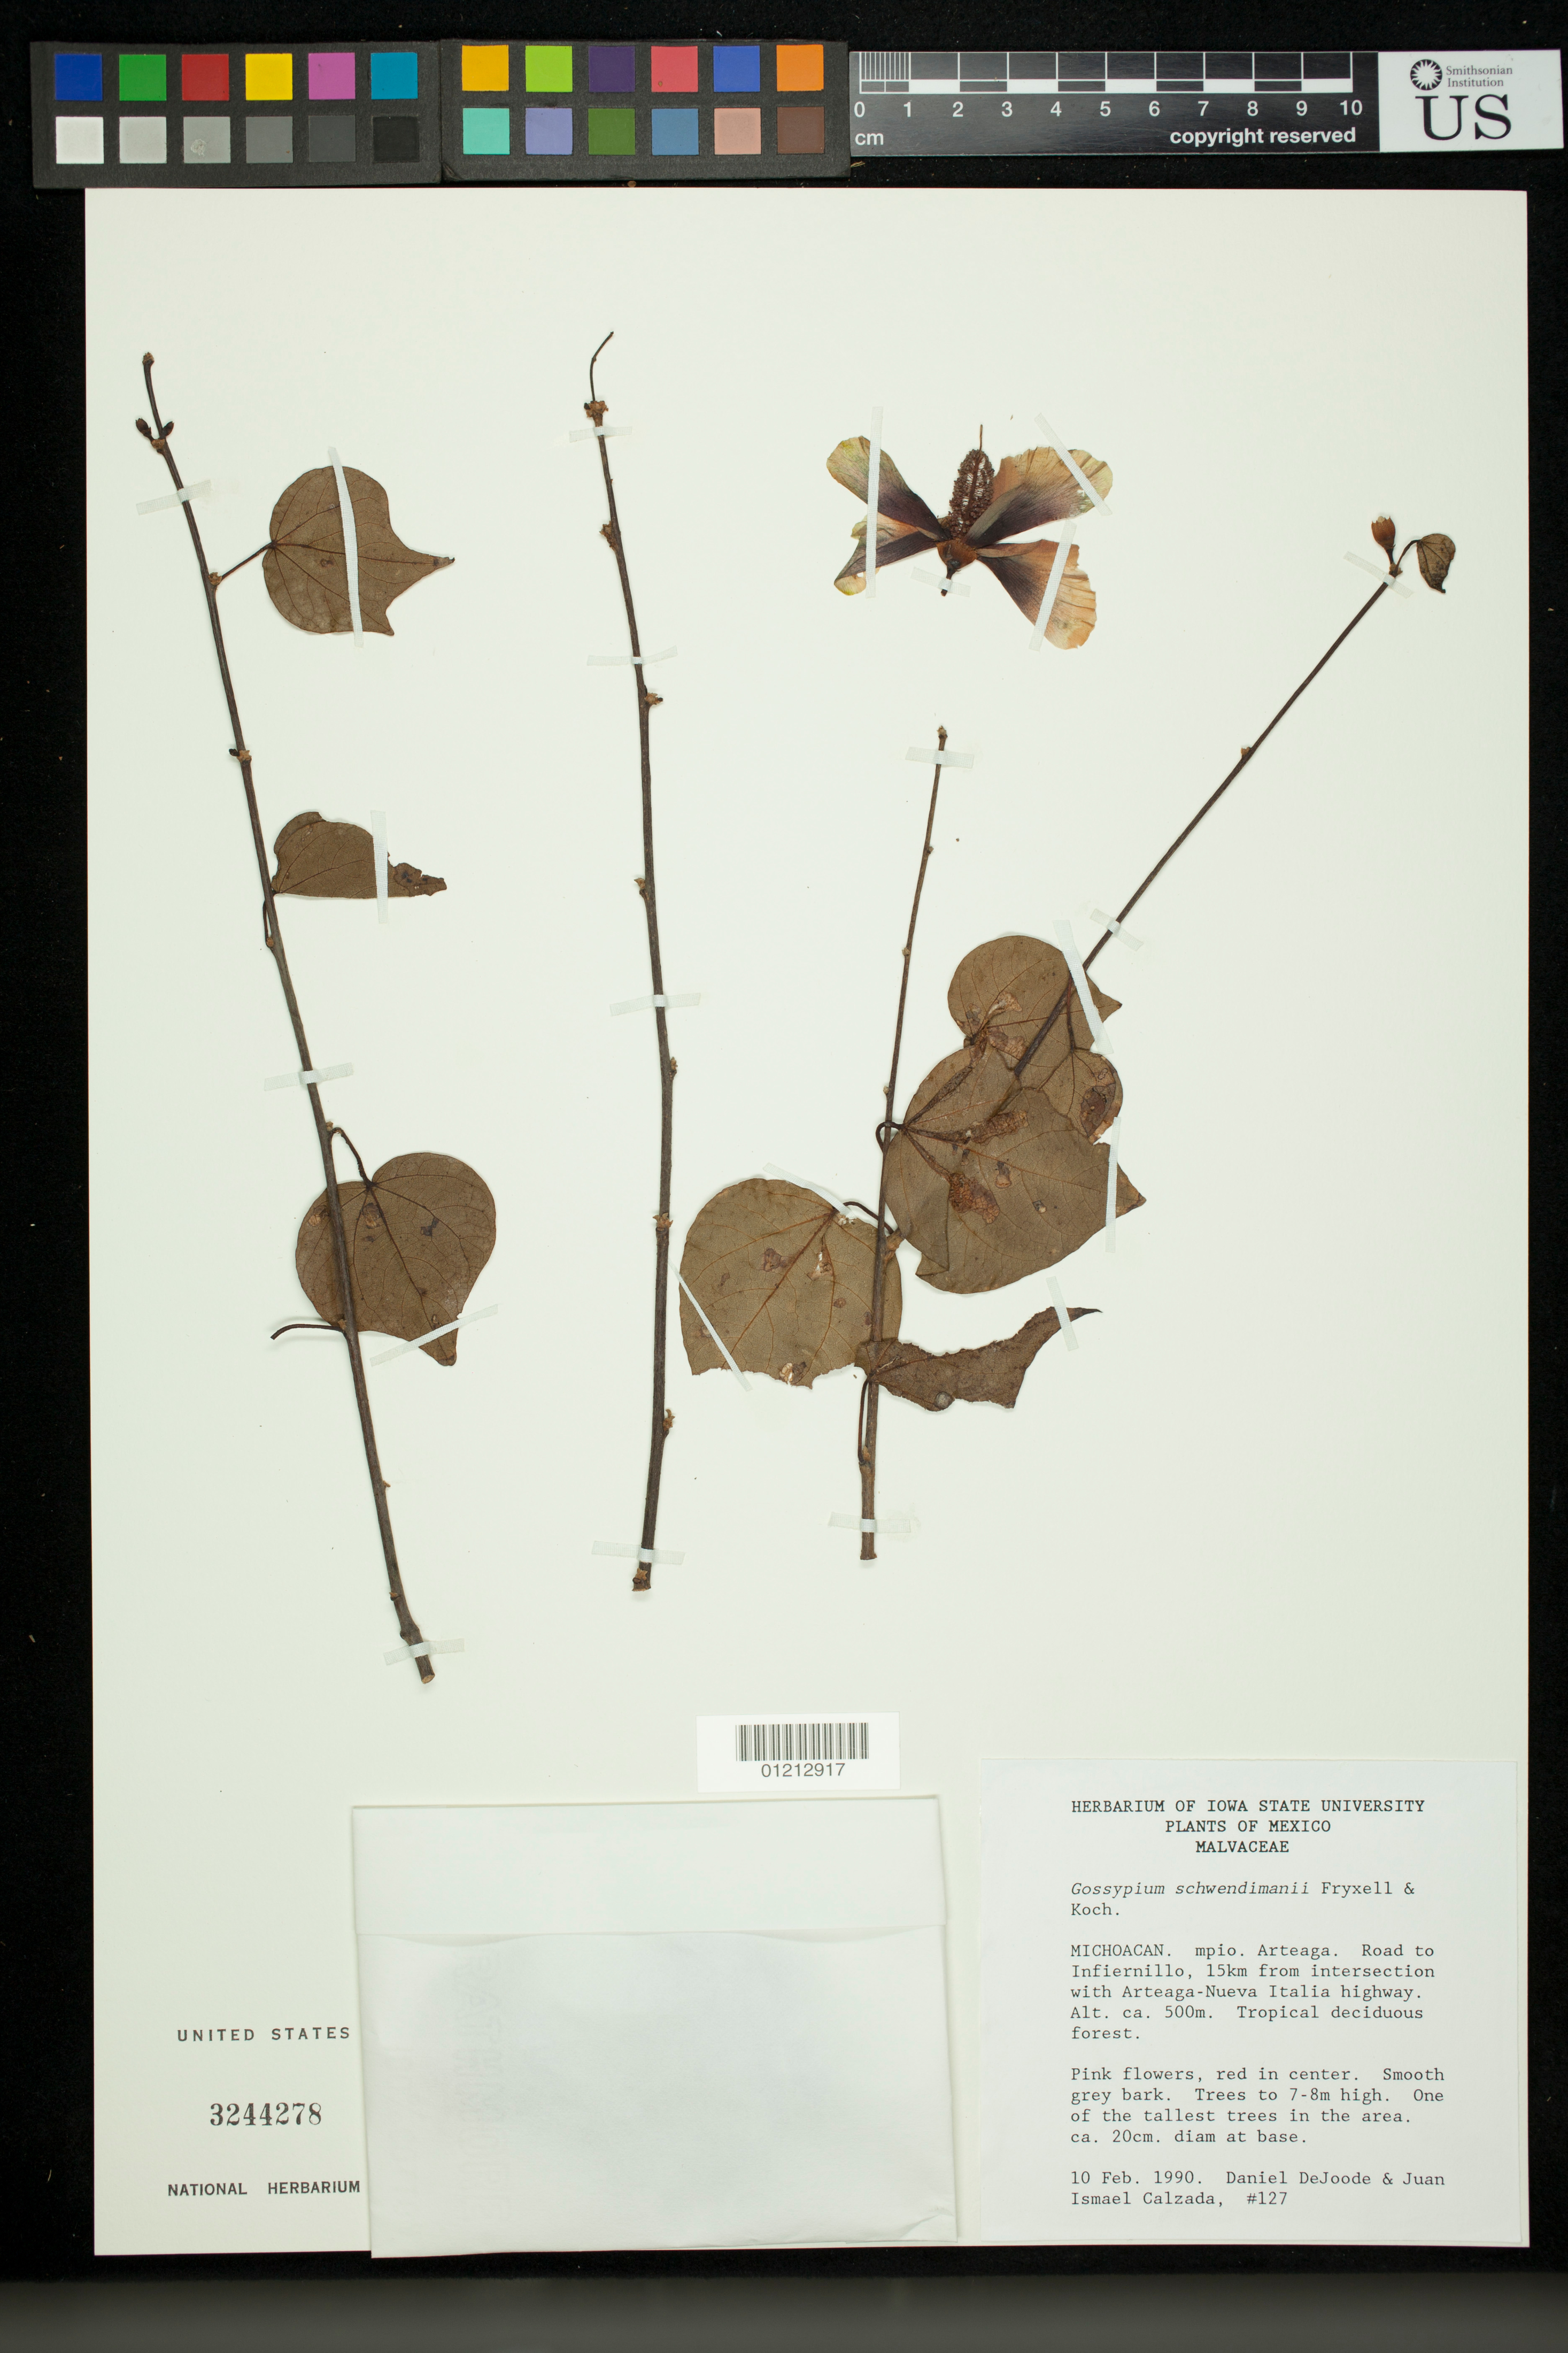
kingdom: Plantae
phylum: Tracheophyta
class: Magnoliopsida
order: Malvales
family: Malvaceae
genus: Gossypium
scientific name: Gossypium schwendimanii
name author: Fryxell & S.D. Koch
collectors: D. DeJoode & J. I. Calzada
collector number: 127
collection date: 1990-02-10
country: Mexico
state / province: Michoacán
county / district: Arteaga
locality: Road to Infiernillo, 15 km from intersection with Arteaga-Nueva Italia highway. Tropical deciduous forest.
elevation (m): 500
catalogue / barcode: US 3244278